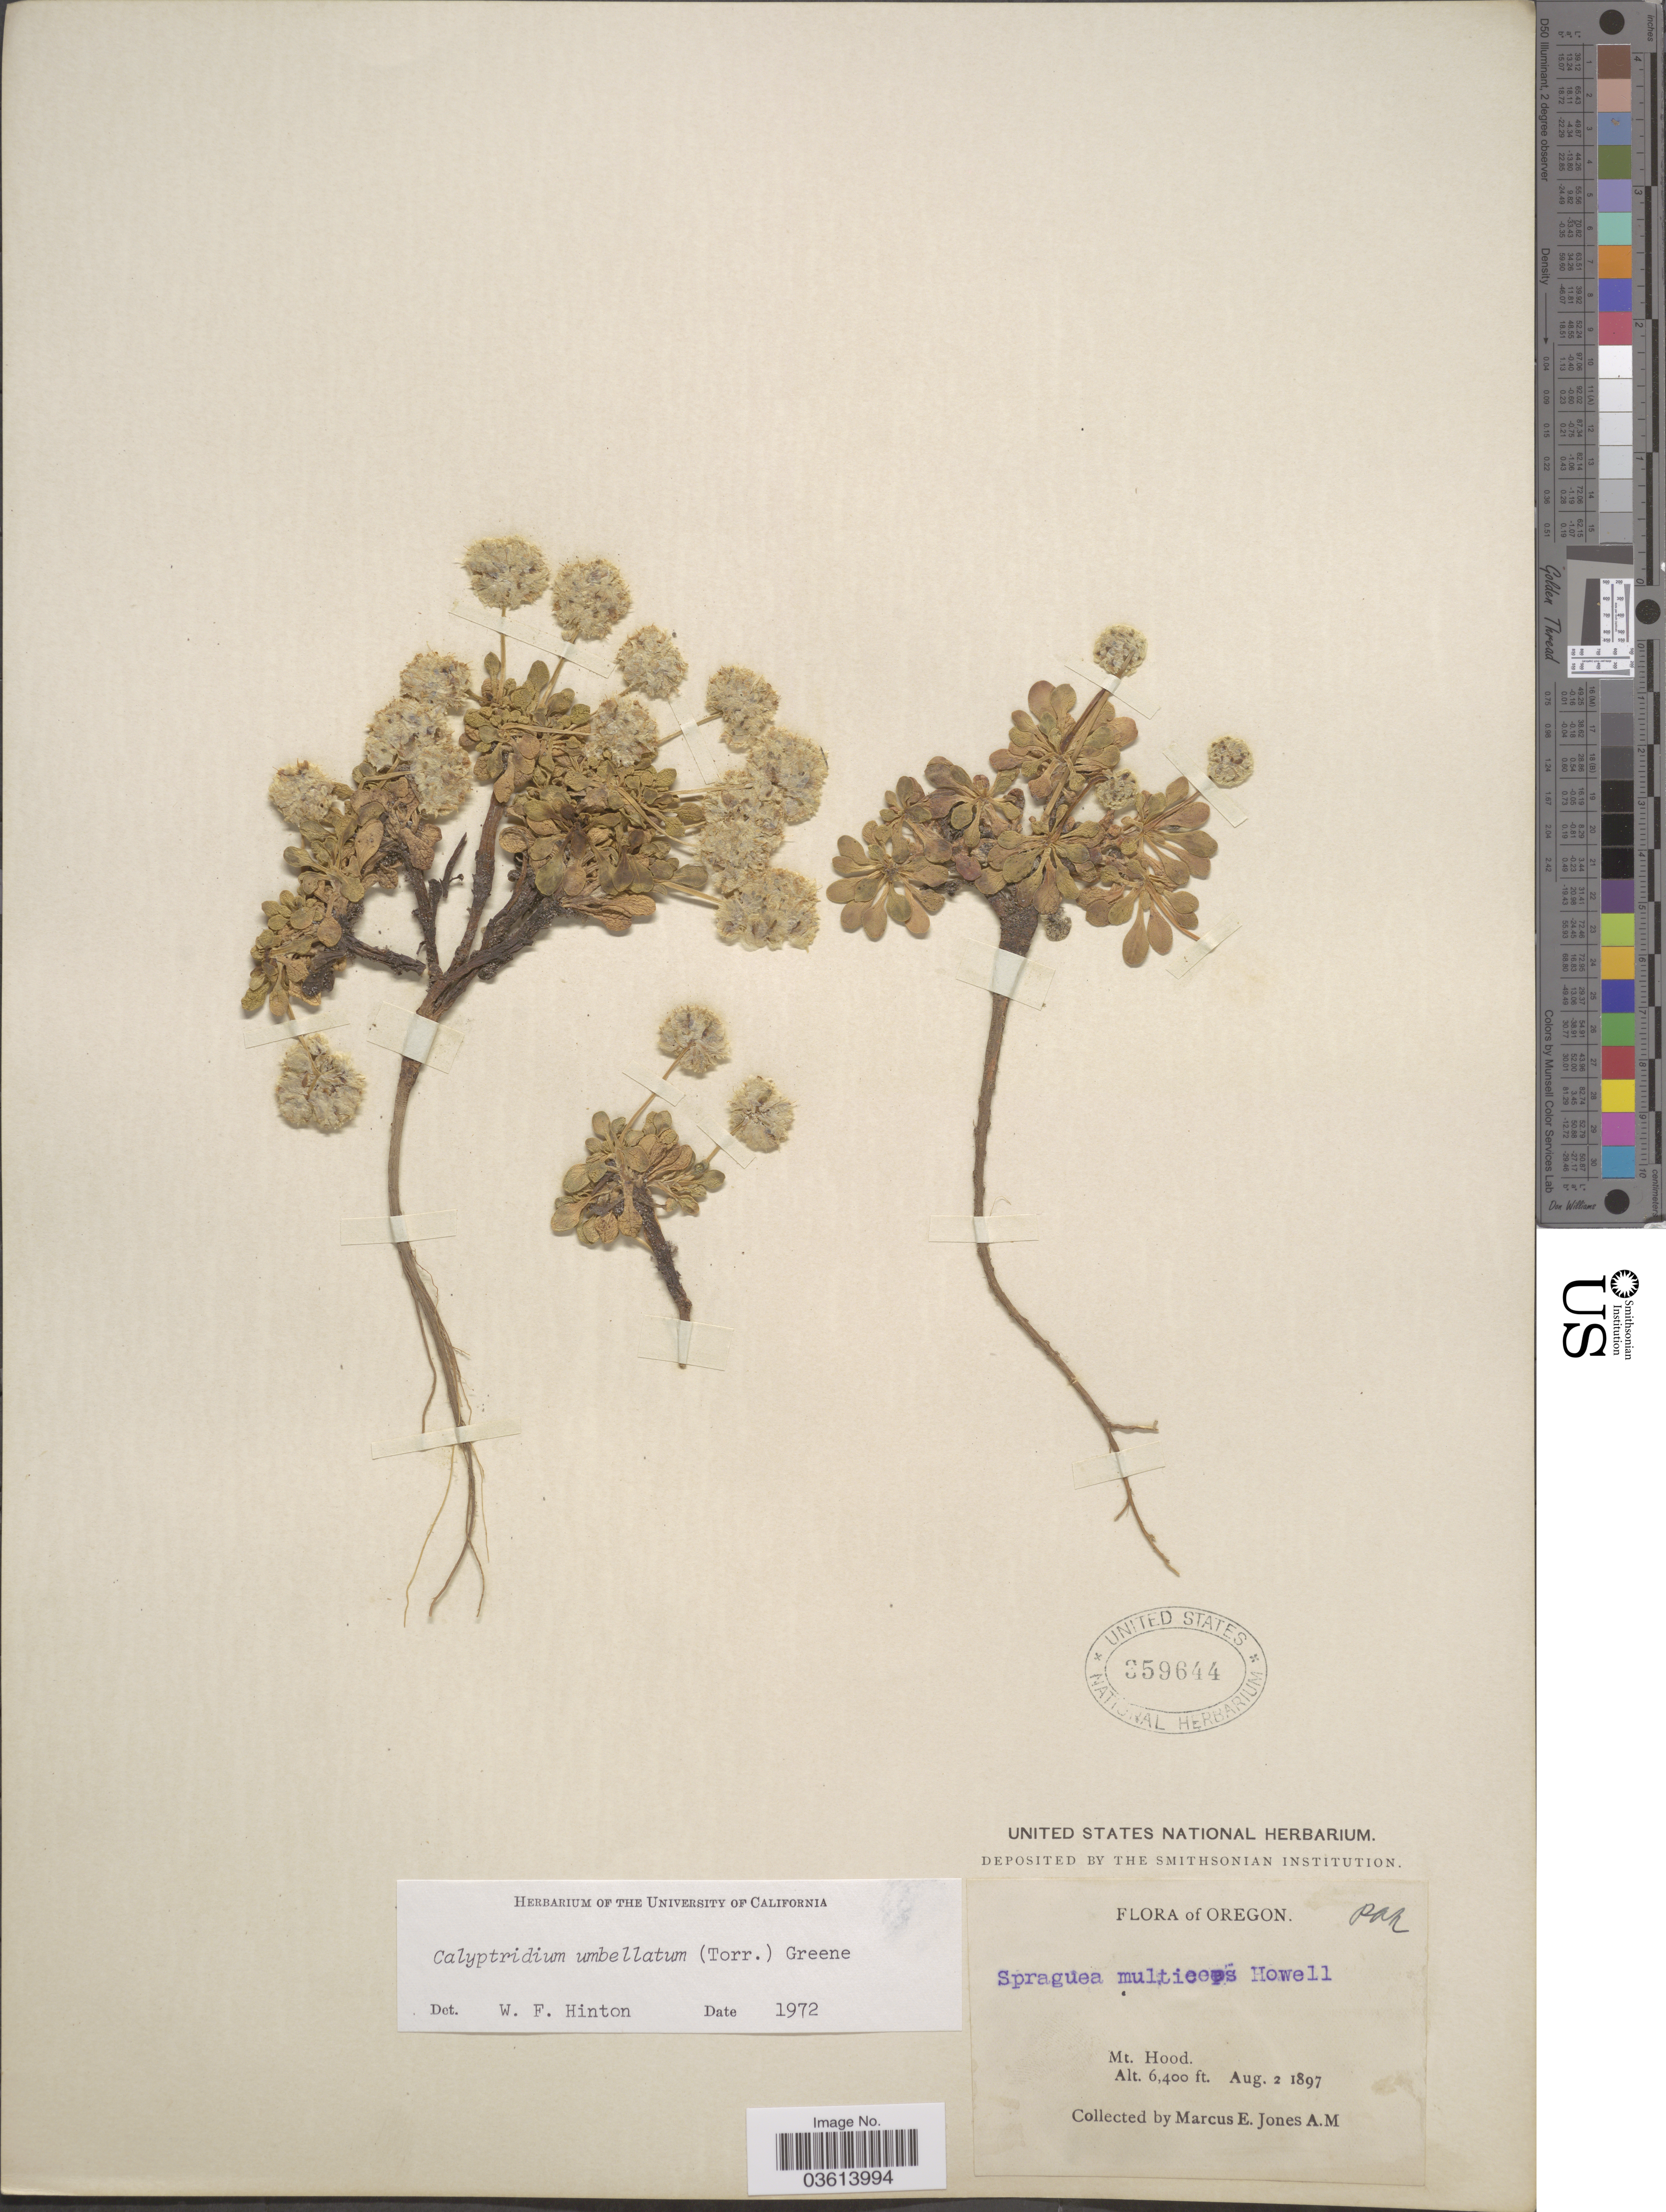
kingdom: Plantae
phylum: Tracheophyta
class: Magnoliopsida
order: Caryophyllales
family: Montiaceae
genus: Calyptridium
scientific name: Calyptridium umbellatum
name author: (Torr.) Greene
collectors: M. E. Jones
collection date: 1897-08-02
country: United States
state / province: Oregon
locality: Mt. Hood.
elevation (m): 1951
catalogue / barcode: US 359644